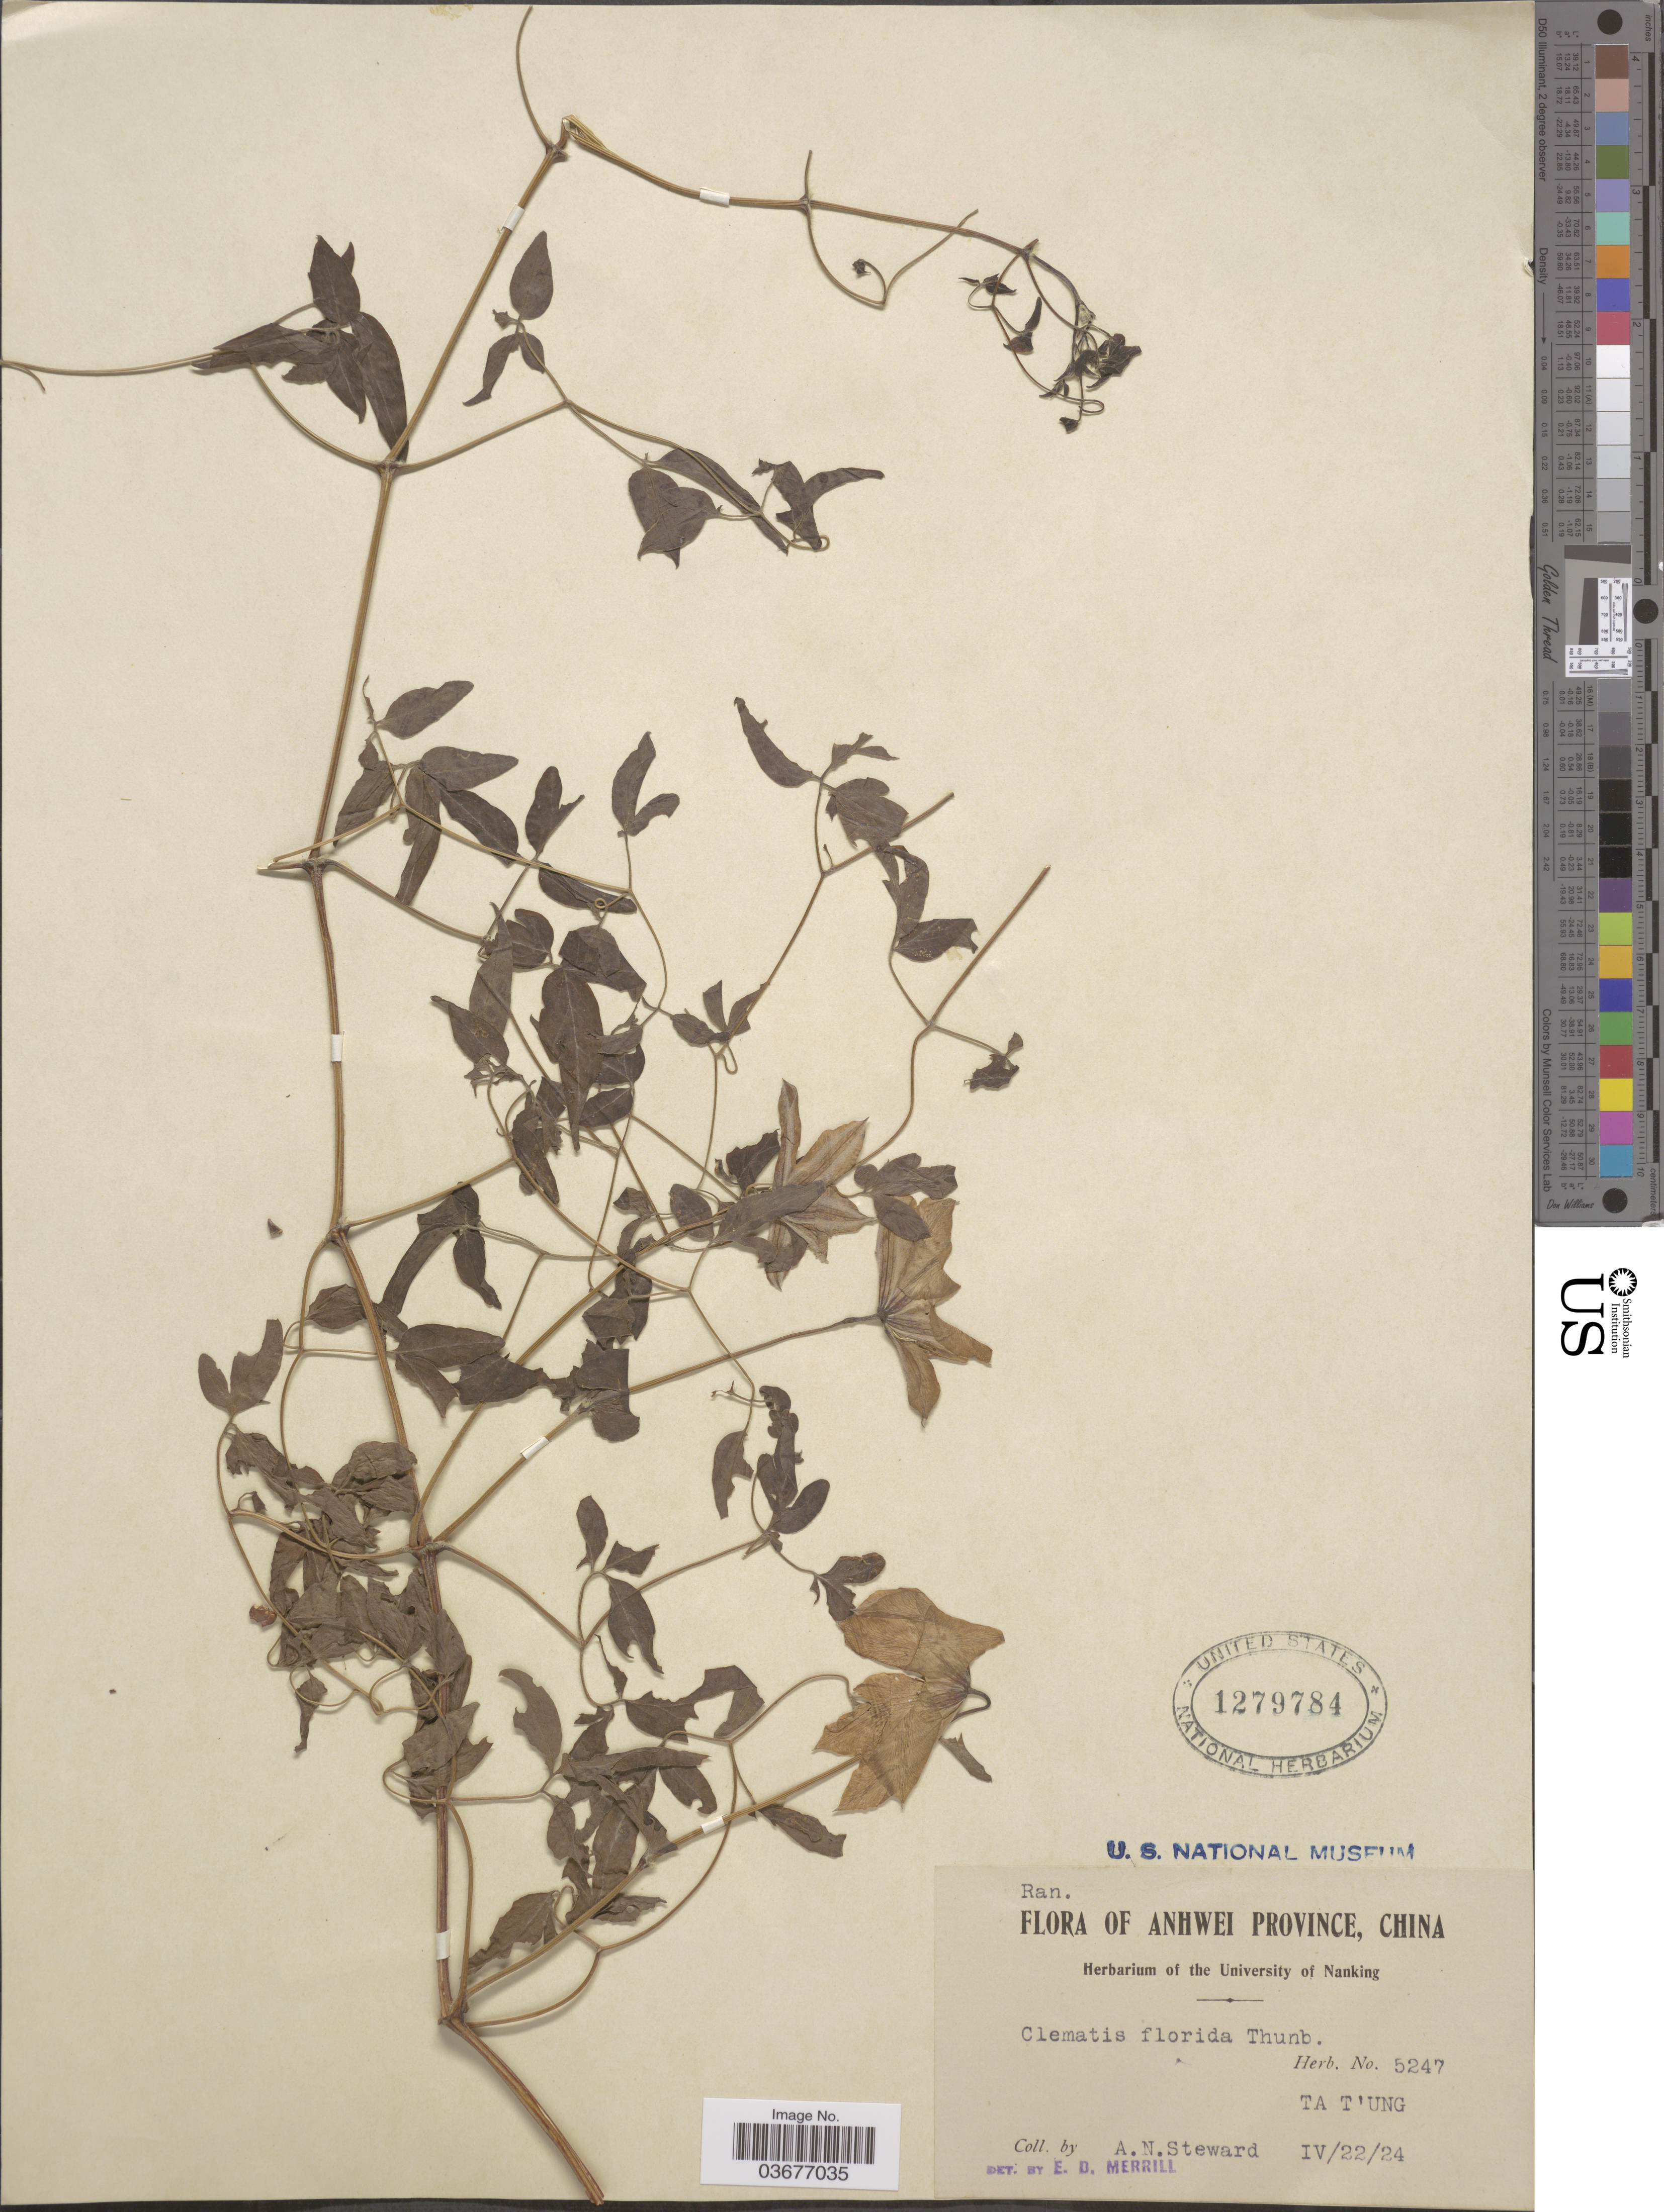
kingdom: Plantae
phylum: Tracheophyta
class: Magnoliopsida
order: Ranunculales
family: Ranunculaceae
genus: Clematis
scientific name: Clematis florida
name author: Thunb.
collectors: A. N. Steward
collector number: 5247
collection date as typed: Transcribed d/m/y: 22/4/24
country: China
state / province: Anhui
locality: Anhwei Province. Ta T'ung.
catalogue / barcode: US 1279784